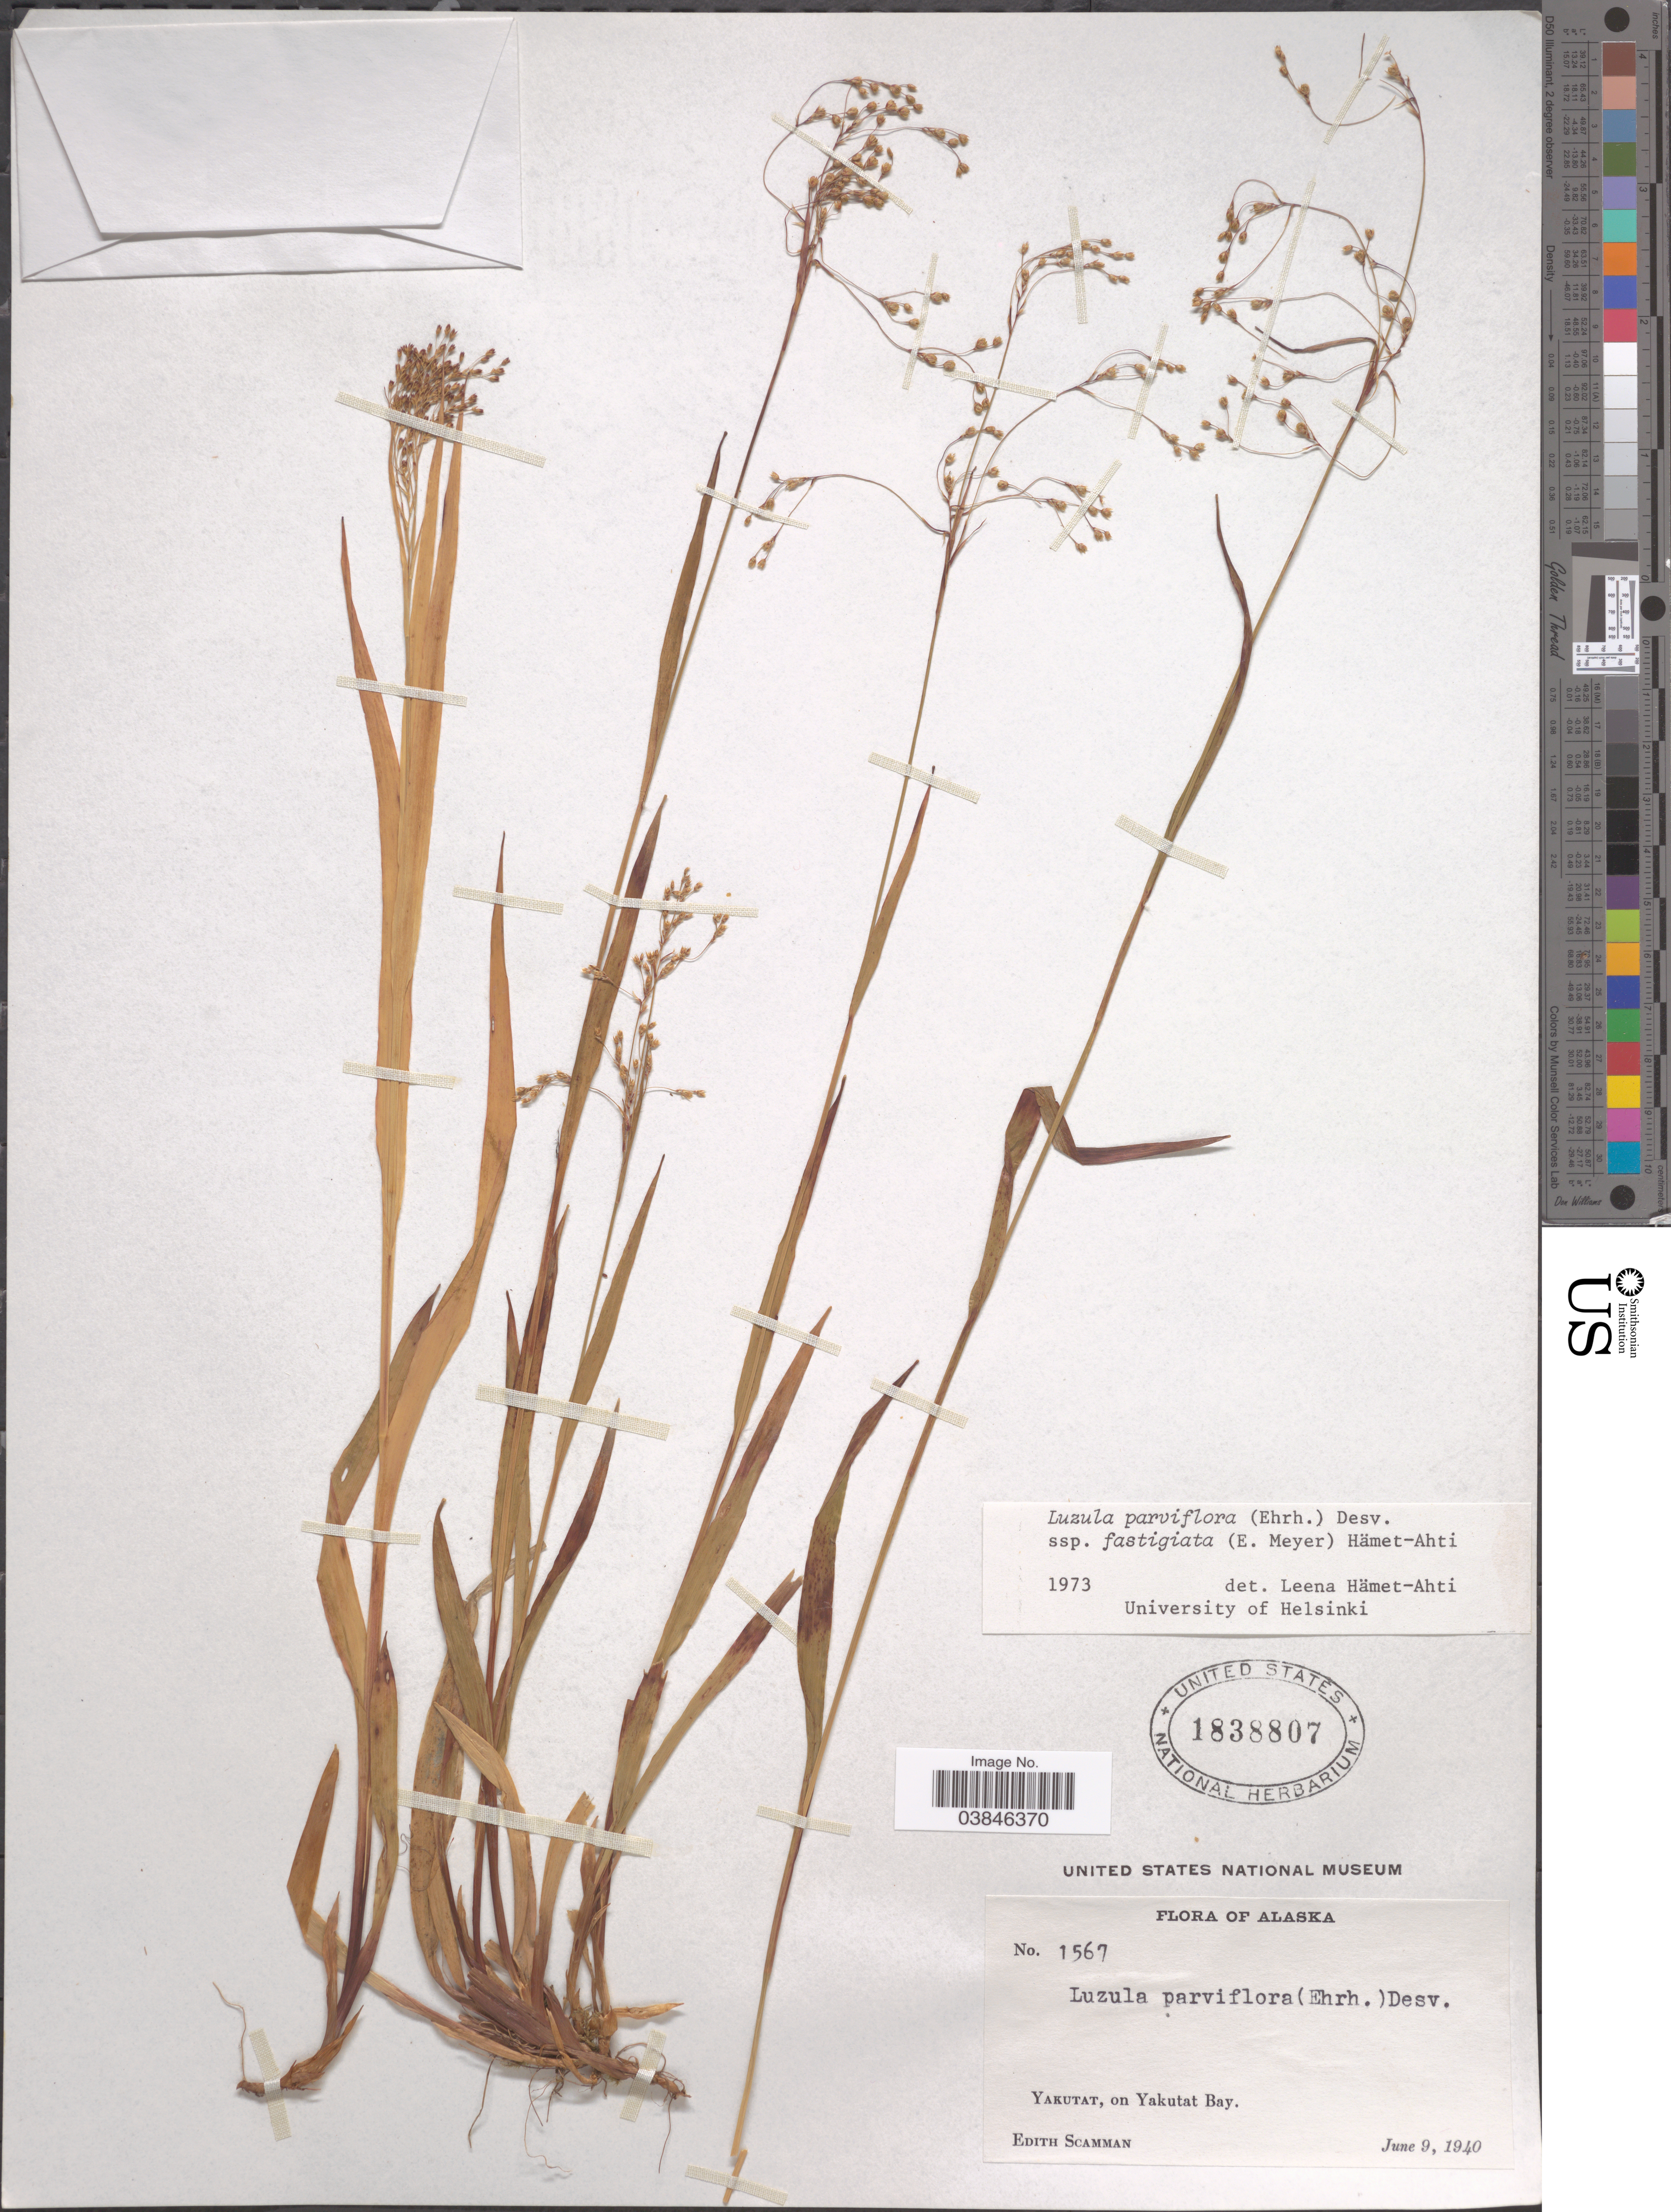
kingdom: Plantae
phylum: Tracheophyta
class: Liliopsida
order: Poales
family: Juncaceae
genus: Luzula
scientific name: Luzula parviflora subsp. fastigiata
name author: Buchenau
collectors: E. Scamman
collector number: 1567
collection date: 1940-06-09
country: United States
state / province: Alaska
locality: Yakutat, on Yakutat Bay.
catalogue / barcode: US 1838807